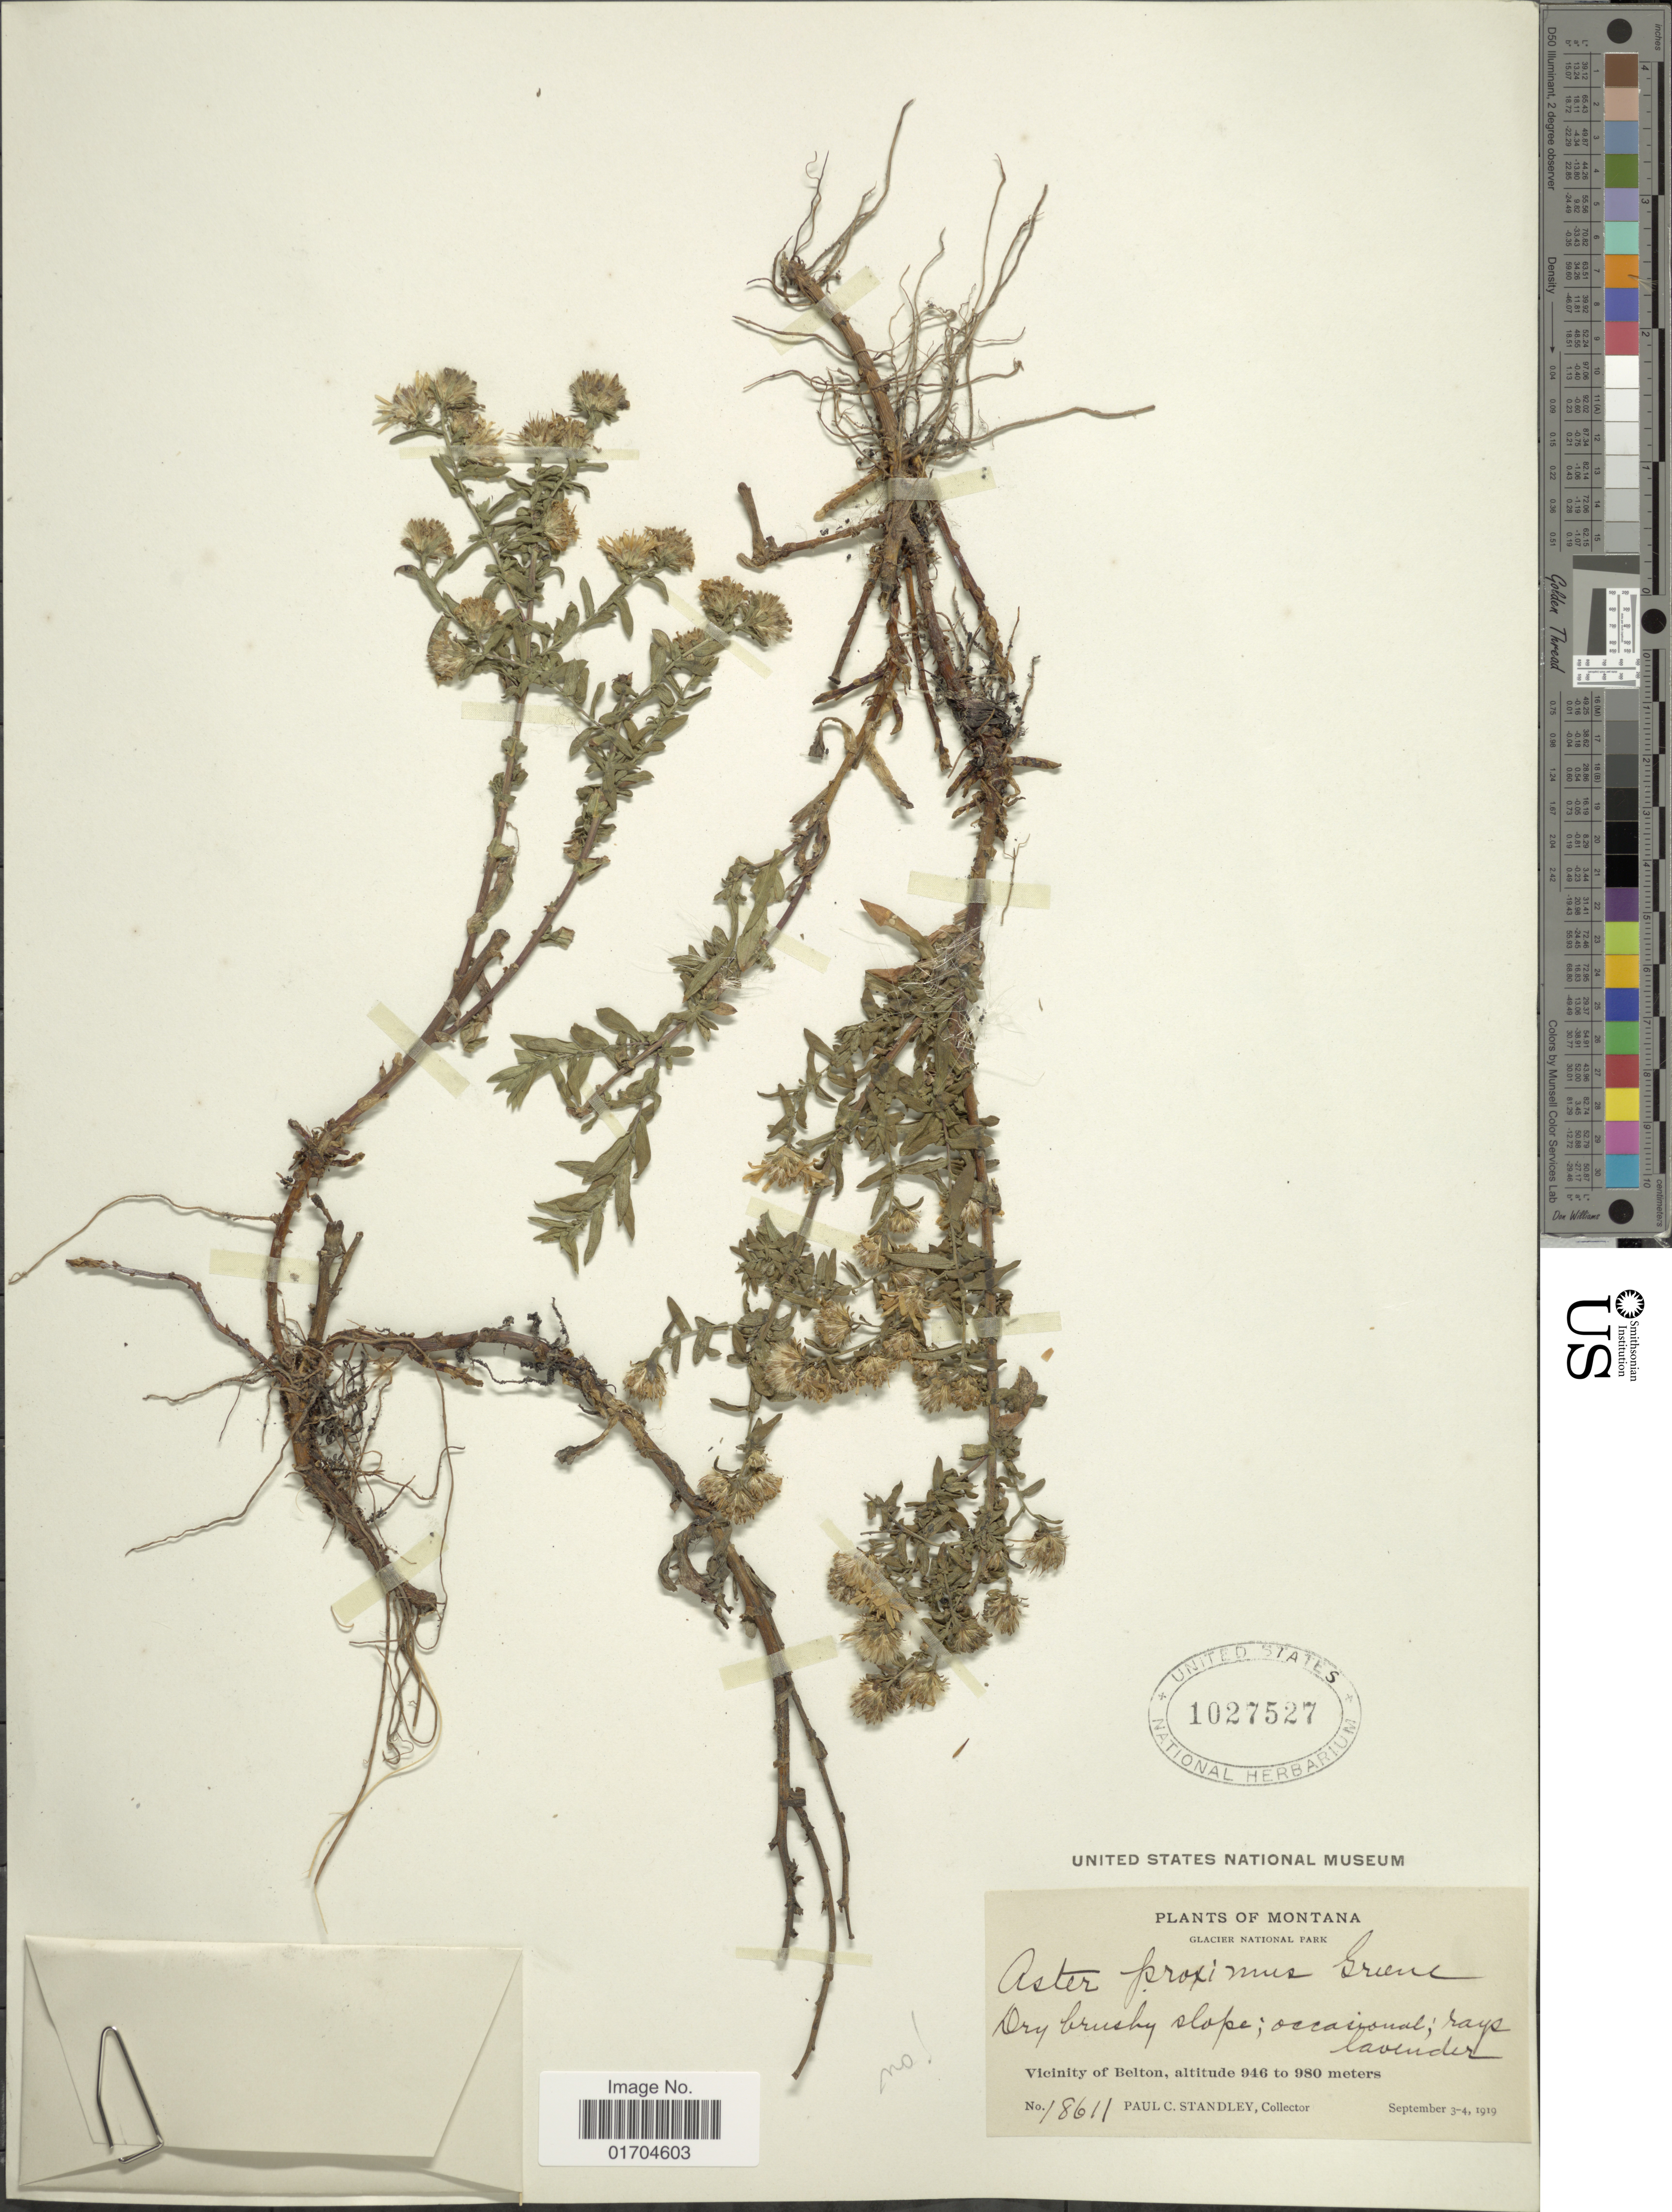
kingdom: Plantae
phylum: Tracheophyta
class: Magnoliopsida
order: Asterales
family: Asteraceae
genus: Symphyotrichum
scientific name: Symphyotrichum sp.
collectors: P. C. Standley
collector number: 18611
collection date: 1919-09-03/1919-09-04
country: United States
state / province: Montana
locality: Glacier National Park. Vicinity of Belton.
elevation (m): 946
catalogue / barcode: US 1027527